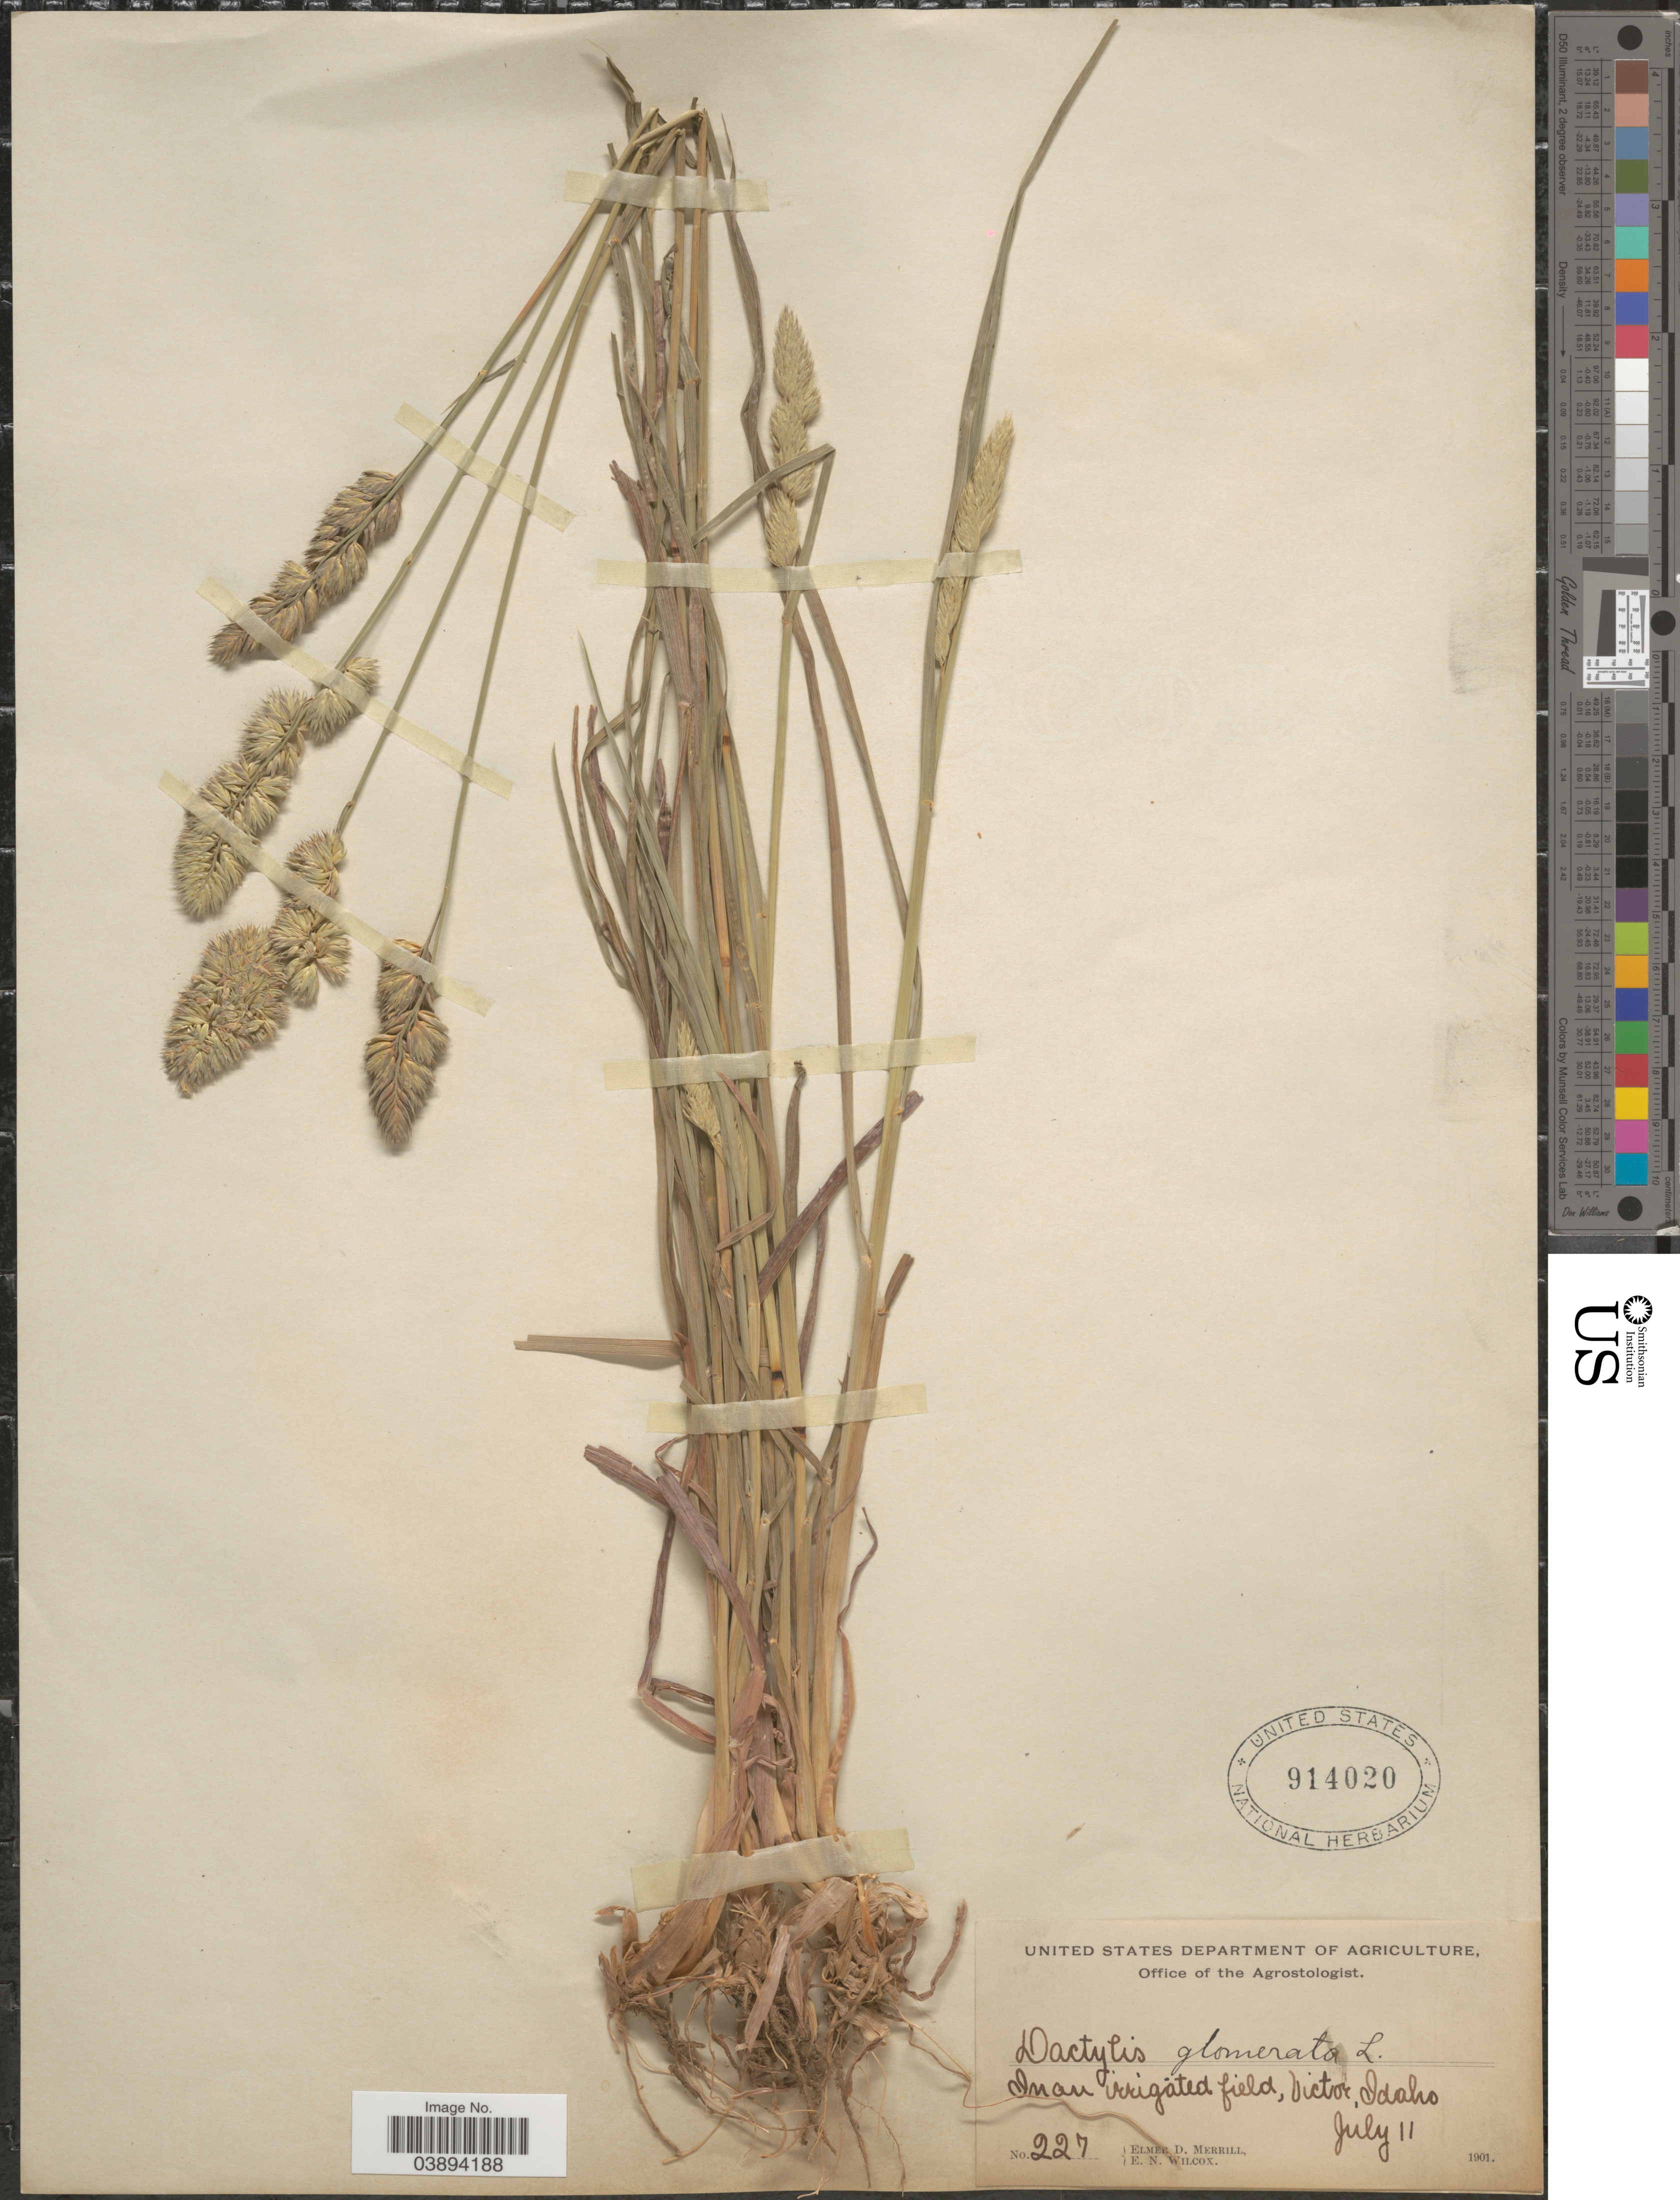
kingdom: Plantae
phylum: Tracheophyta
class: Liliopsida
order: Poales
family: Poaceae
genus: Dactylis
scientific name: Dactylis glomerata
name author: L.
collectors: E. D. Merrill & E. Wilcox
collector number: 227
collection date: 1901-07-11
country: United States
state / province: Idaho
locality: Victor.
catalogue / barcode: US 914020